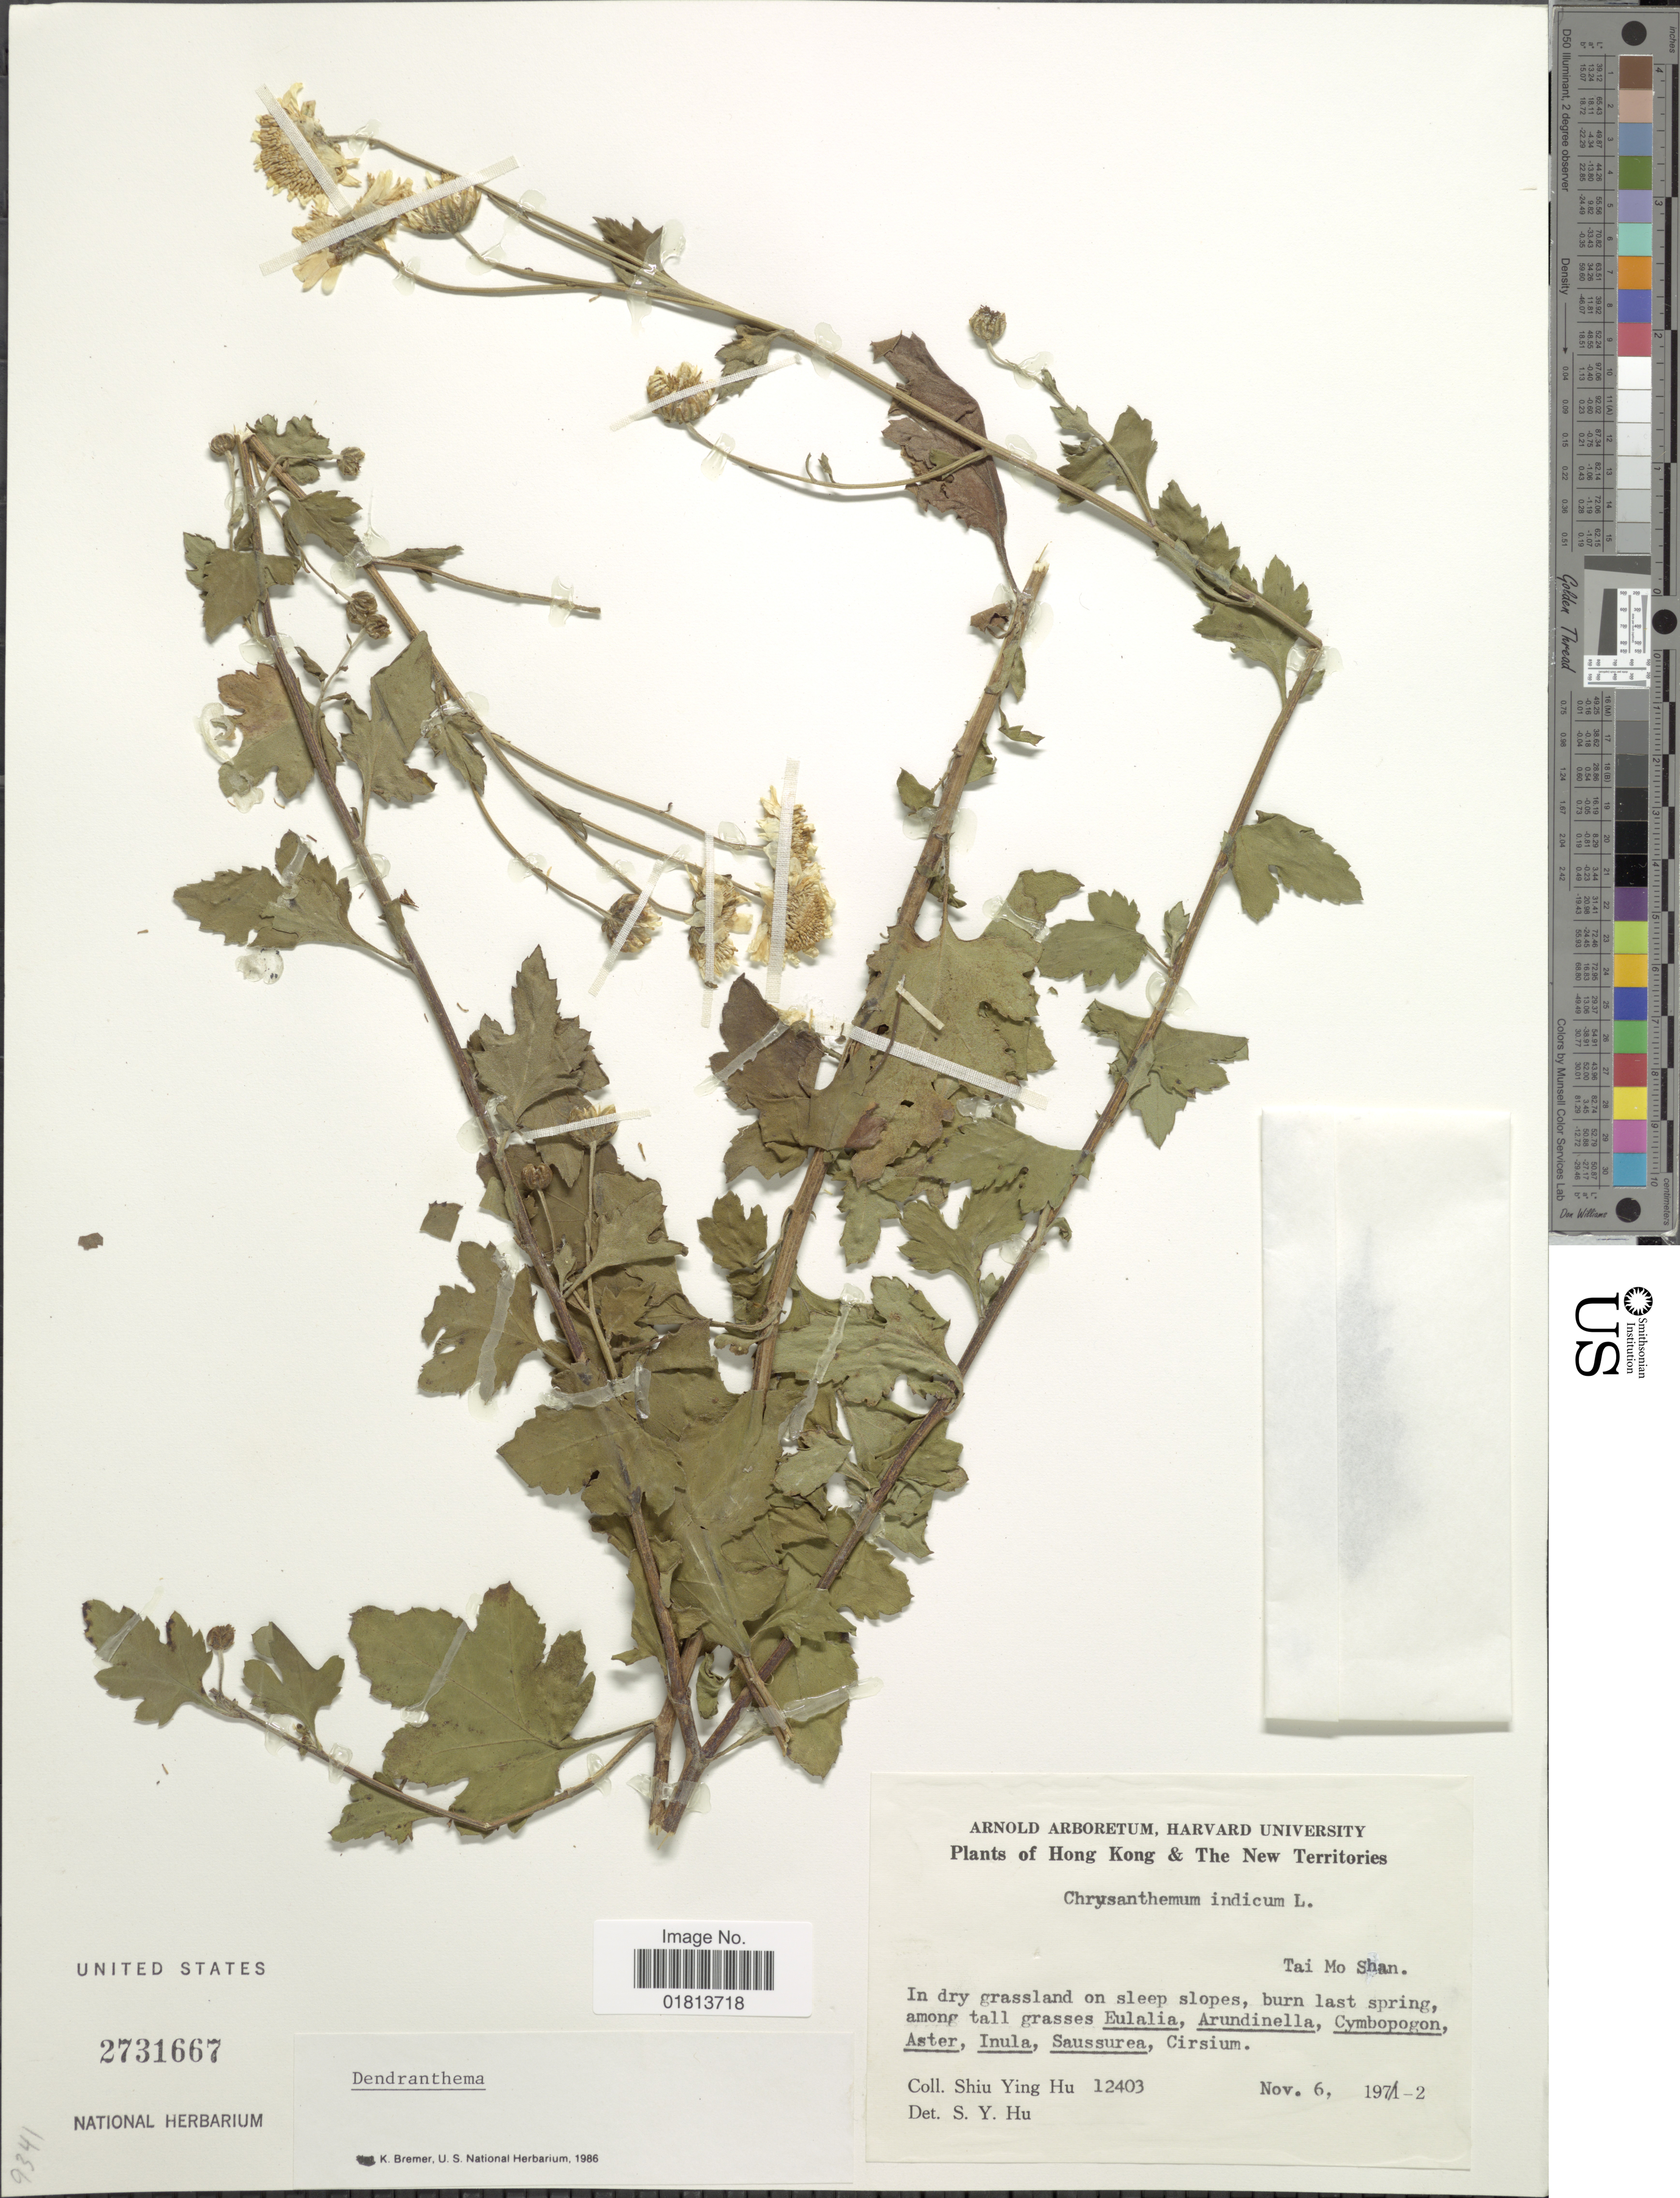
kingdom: Plantae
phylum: Tracheophyta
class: Magnoliopsida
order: Asterales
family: Asteraceae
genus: Dendranthema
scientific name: Dendranthema indicum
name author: (L.) Des Moul.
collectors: S. Y. Hu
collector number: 12403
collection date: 1972-11-06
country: China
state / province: Hong Kong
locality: Hong Kong & The New Territories, Tai Mo Shan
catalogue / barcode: US 2731667